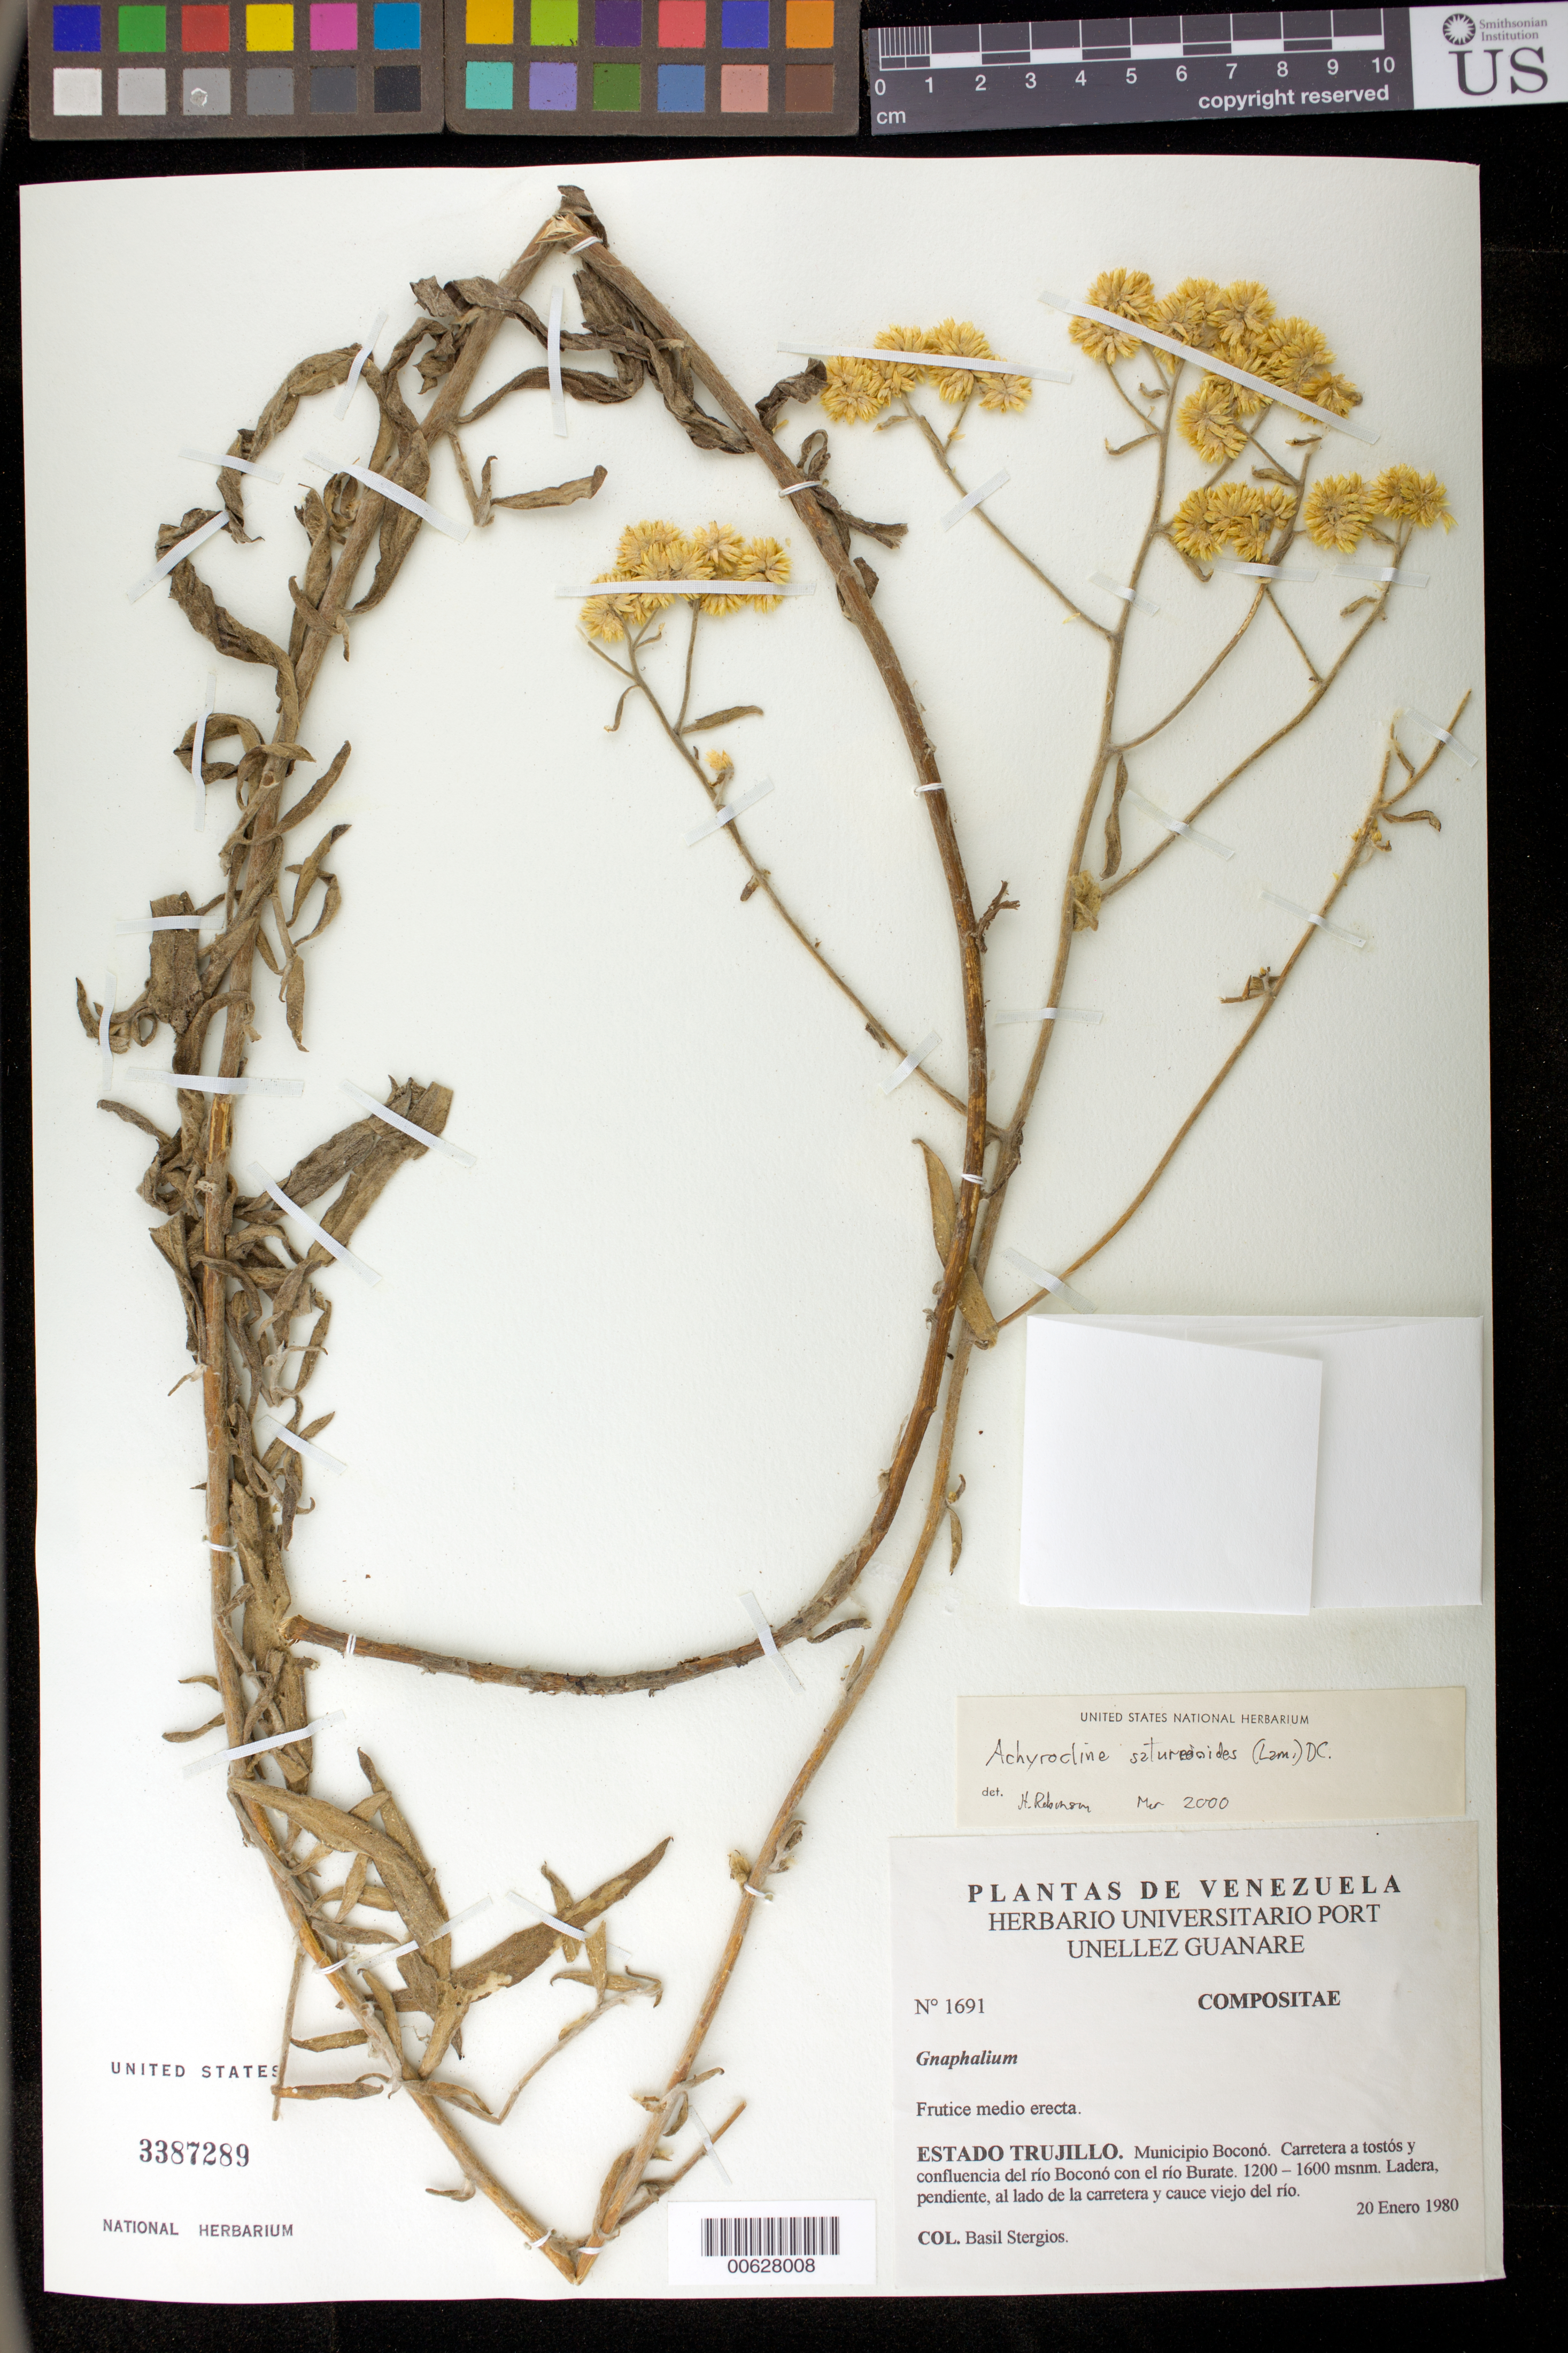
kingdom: Plantae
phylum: Tracheophyta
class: Magnoliopsida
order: Asterales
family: Asteraceae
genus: Achyrocline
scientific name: Achyrocline satureioides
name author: (Lam.) DC.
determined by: Robinson, Harold E., (US)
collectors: B. G. Stergios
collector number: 1691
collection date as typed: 20 Jan 1980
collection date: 1980-01-20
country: Venezuela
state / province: Trujillo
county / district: Boconó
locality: Carretera a tostós y confluencia del río Boconó con el río Burate.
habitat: Ladera, pendiente, al lado de la carretera y cauce viejo del río.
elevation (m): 1200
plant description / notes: PORT, US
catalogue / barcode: US 3387289